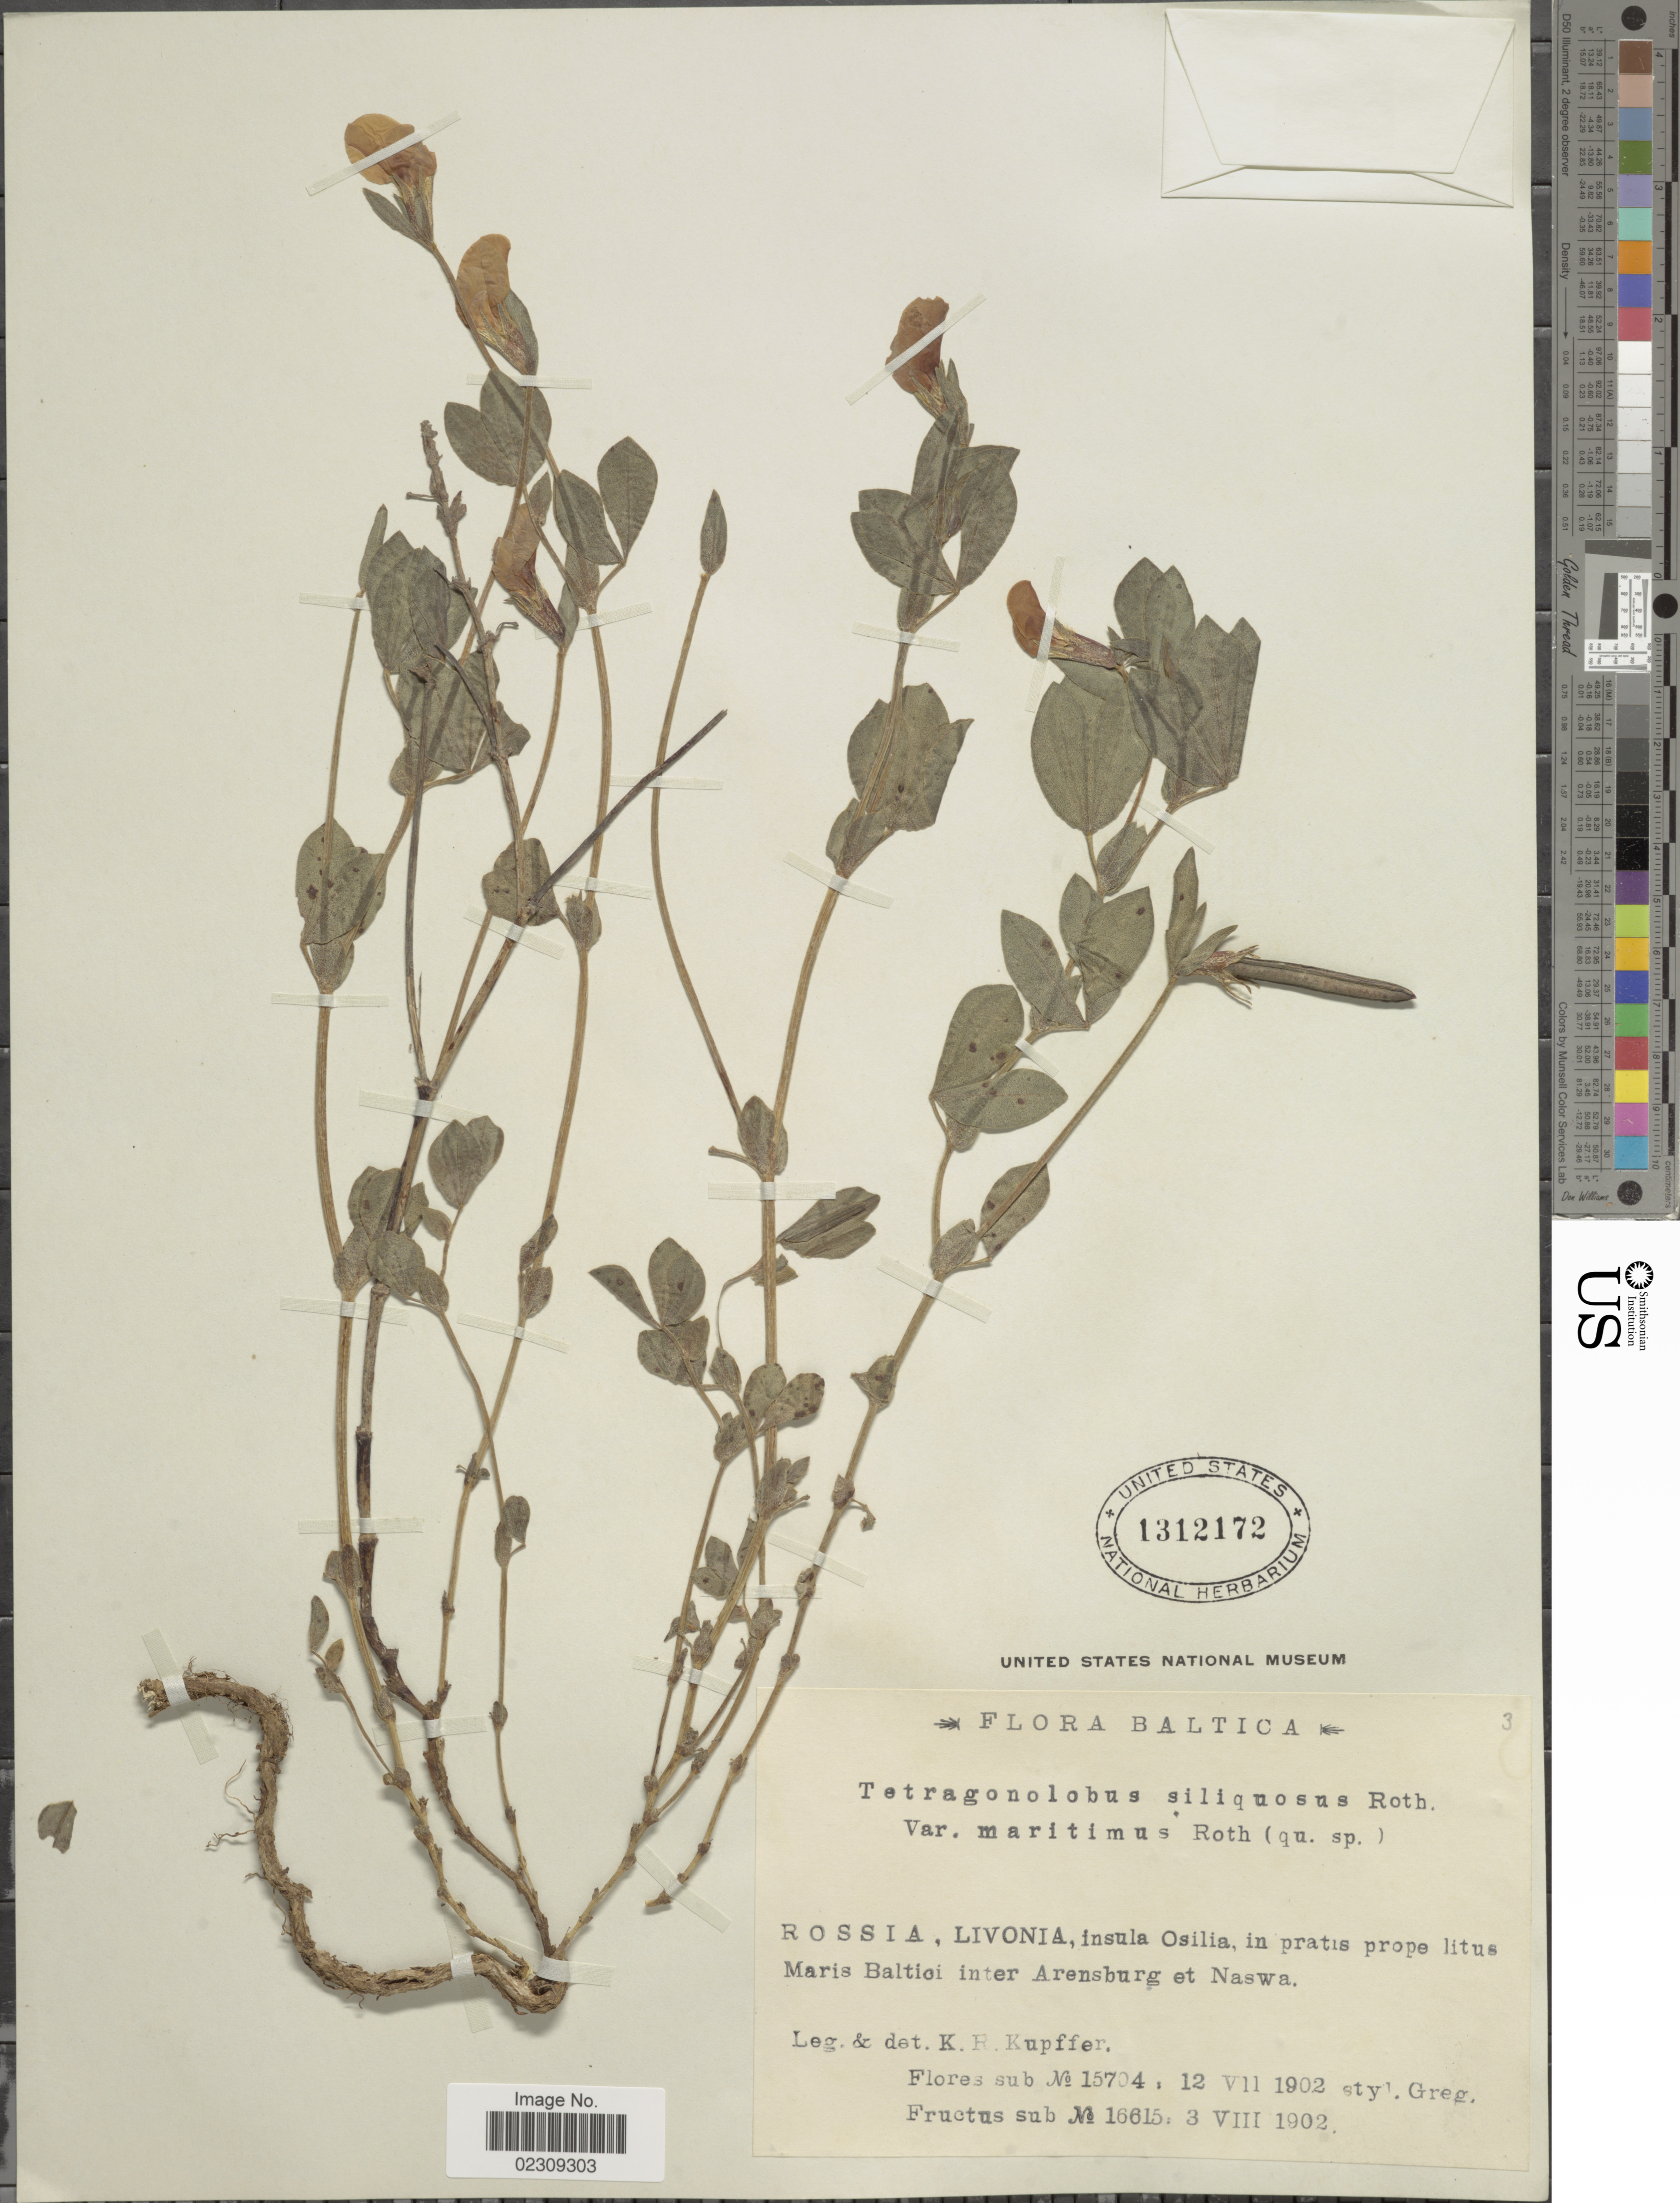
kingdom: Plantae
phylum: Tracheophyta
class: Magnoliopsida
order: Fabales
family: Fabaceae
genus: Tetragonolobus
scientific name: Tetragonolobus siliquosus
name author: Roth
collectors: K. Kupffer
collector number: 15704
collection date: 1902-07-20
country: Estonia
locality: Livonia, insula Osilia, in pratis prope litus Maris Baltici inter Arensburg et Naswa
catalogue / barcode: US 1312172